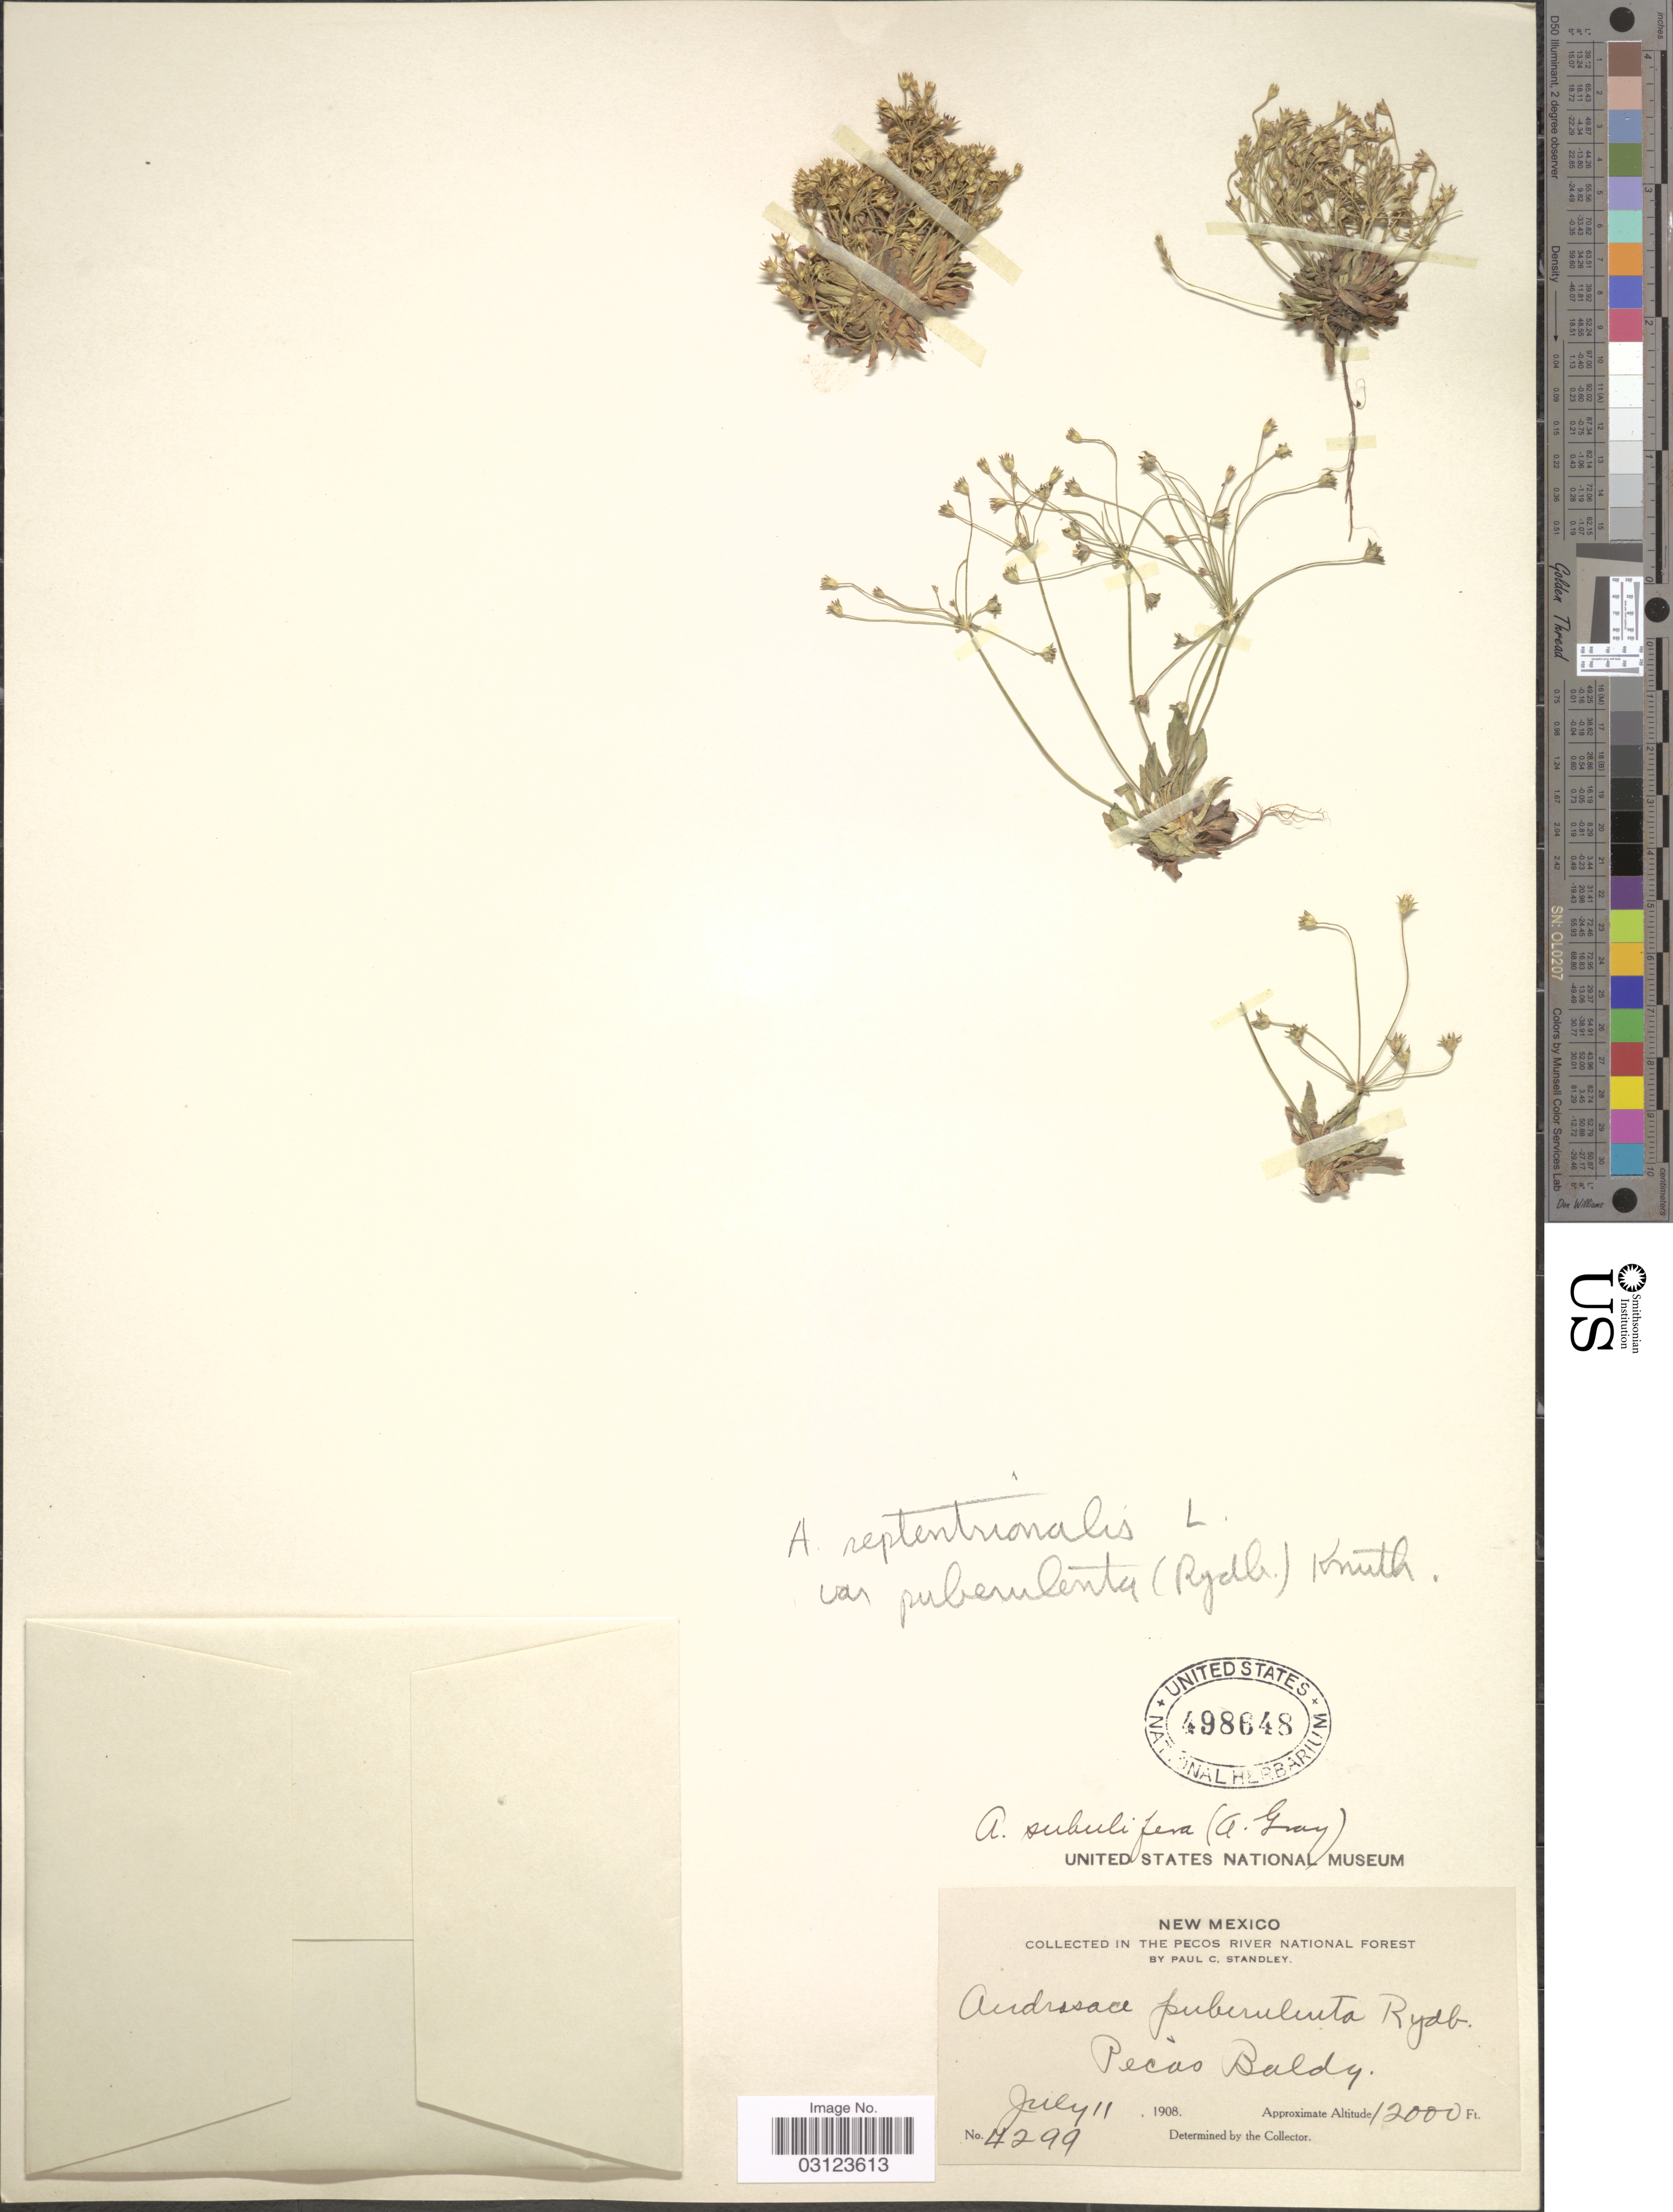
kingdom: Plantae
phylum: Tracheophyta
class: Magnoliopsida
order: Ericales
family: Primulaceae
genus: Androsace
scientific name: Androsace septentrionalis var. puberulenta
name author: (Rydb.) R. Knuth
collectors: P. C. Standley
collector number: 4299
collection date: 1908-07-11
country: United States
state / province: New Mexico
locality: Collected in the Pecos River National Forest. Pecos Baldy.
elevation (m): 3658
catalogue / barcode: US 498648